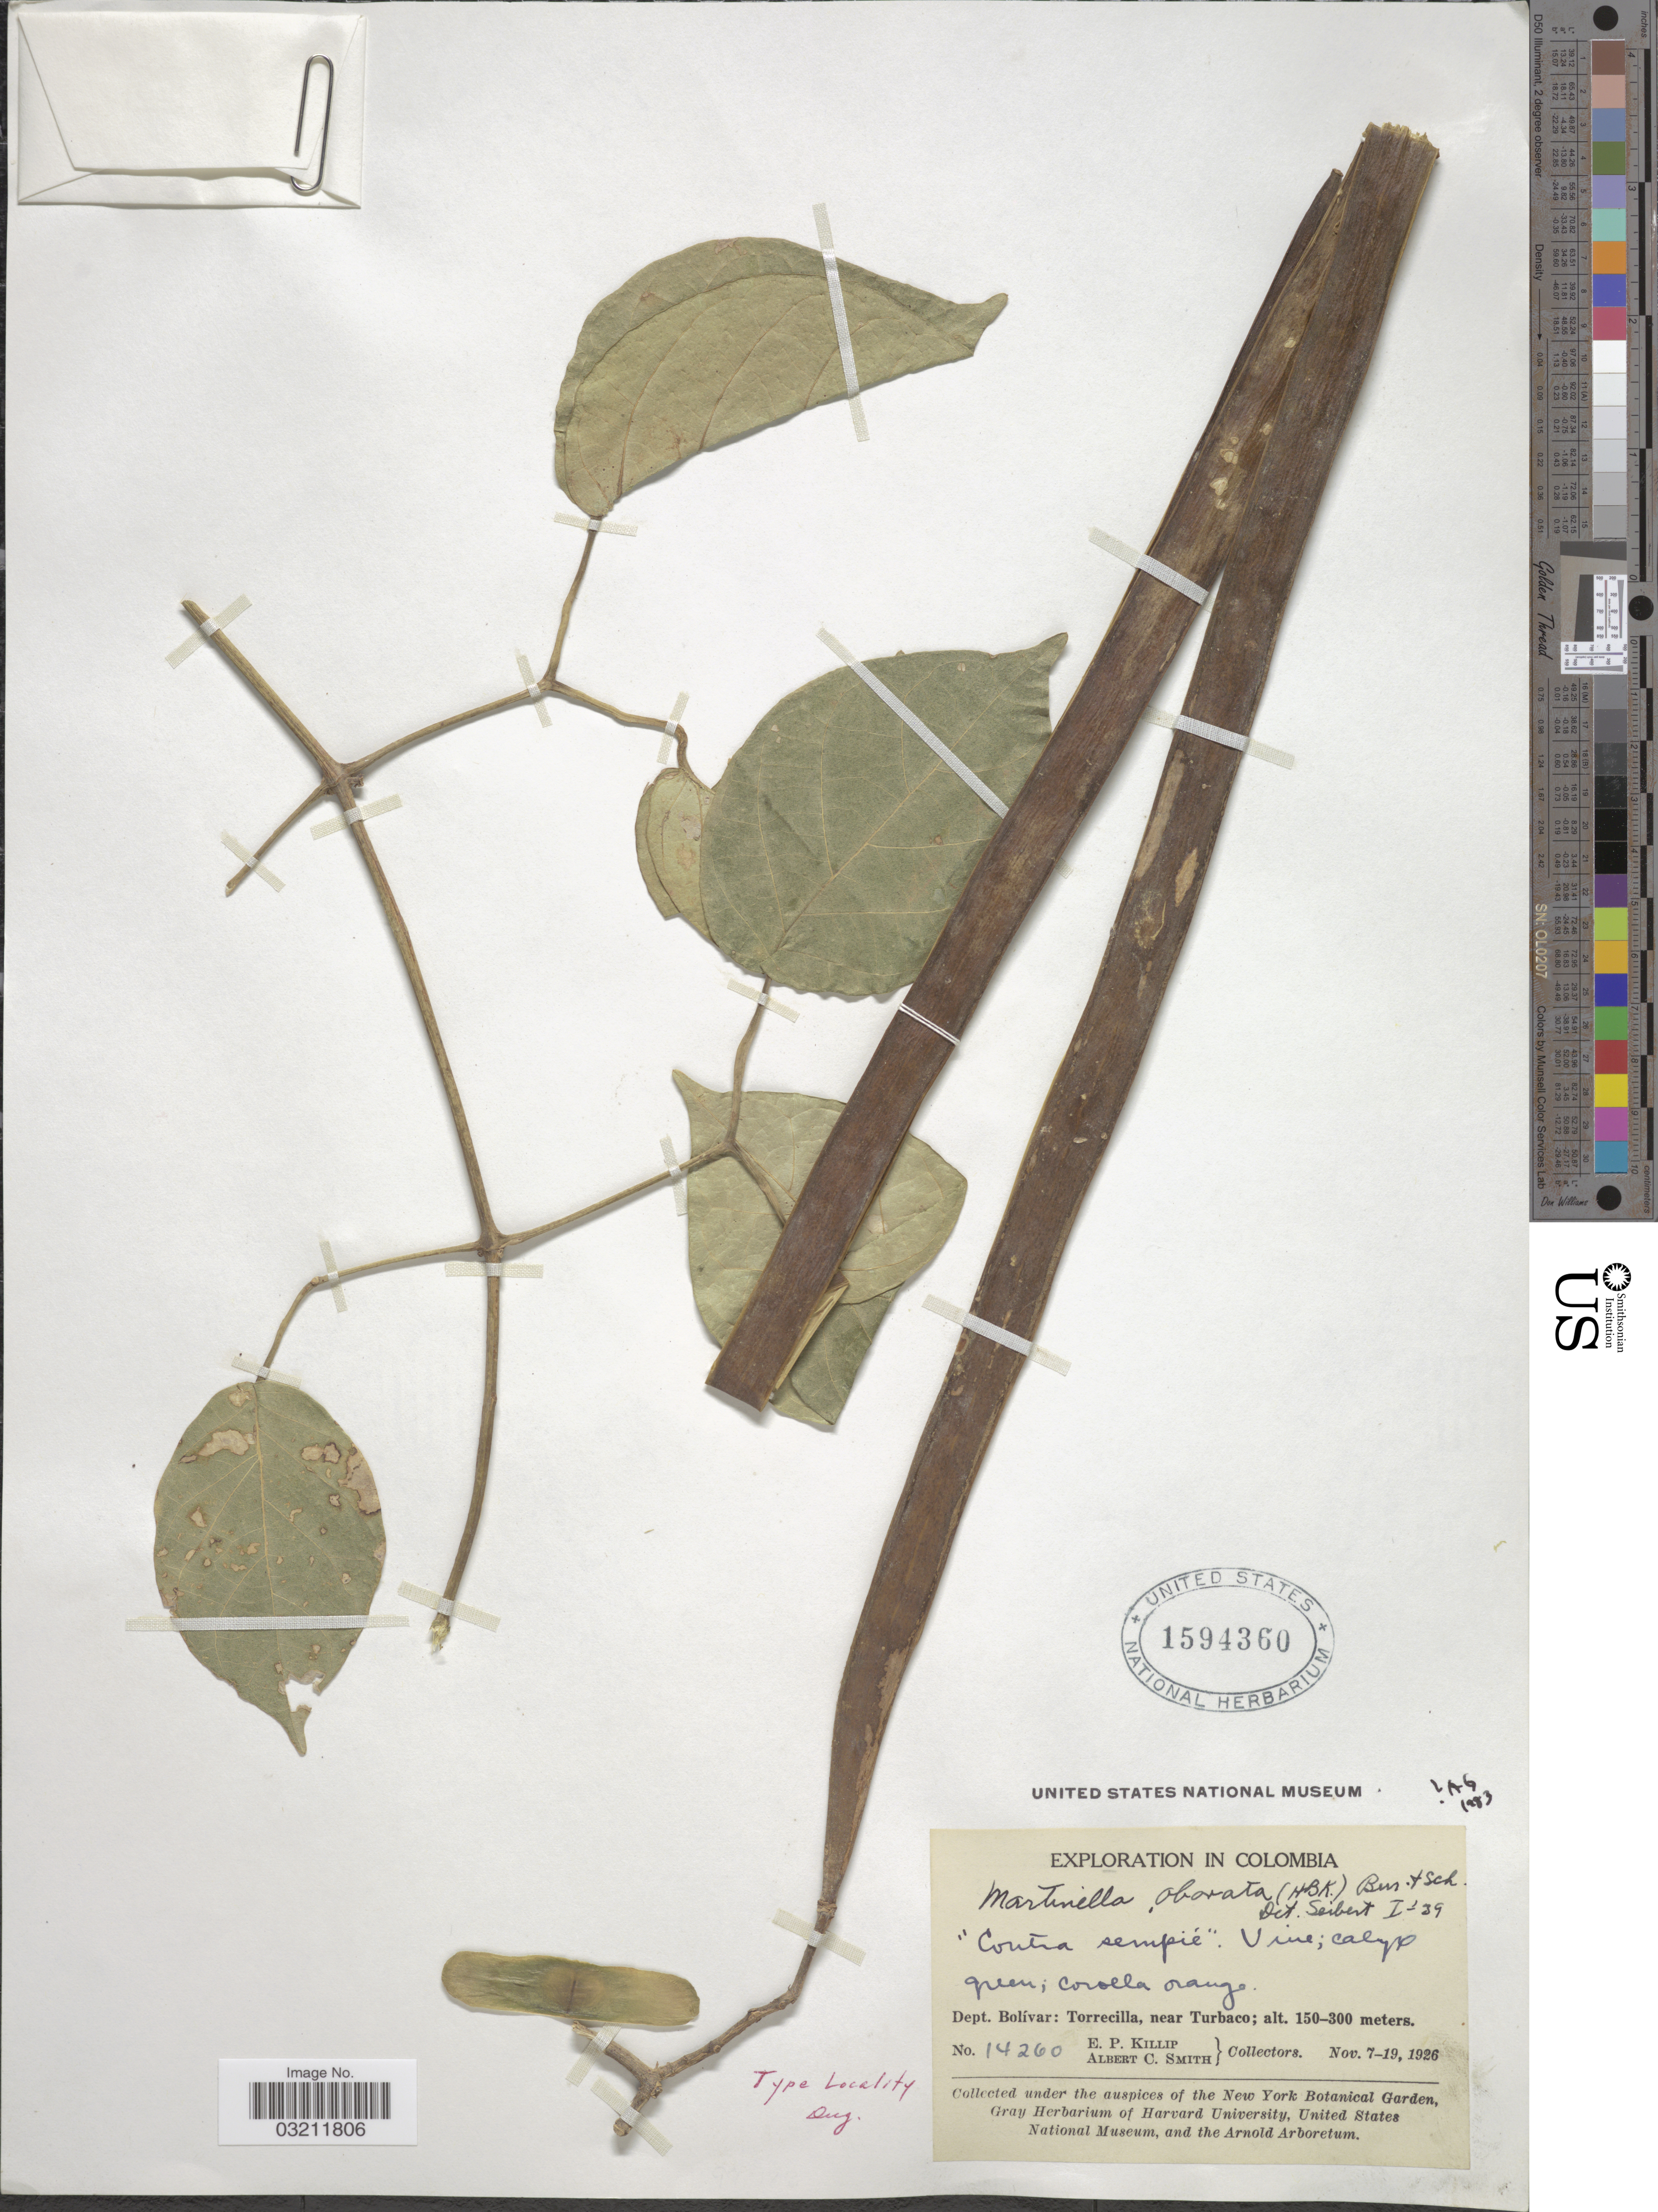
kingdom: Plantae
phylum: Tracheophyta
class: Magnoliopsida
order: Lamiales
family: Bignoniaceae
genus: Martinella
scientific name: Martinella obovata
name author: (Kunth) Bureau & K. Schum.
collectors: E. P. Killip & A. C. Smith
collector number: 14260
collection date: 1926-11-07/1926-11-19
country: Colombia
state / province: Bolívar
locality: Dept. Bolívar: Torrecilla, near Turbaco.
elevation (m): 150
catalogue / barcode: US 1594360